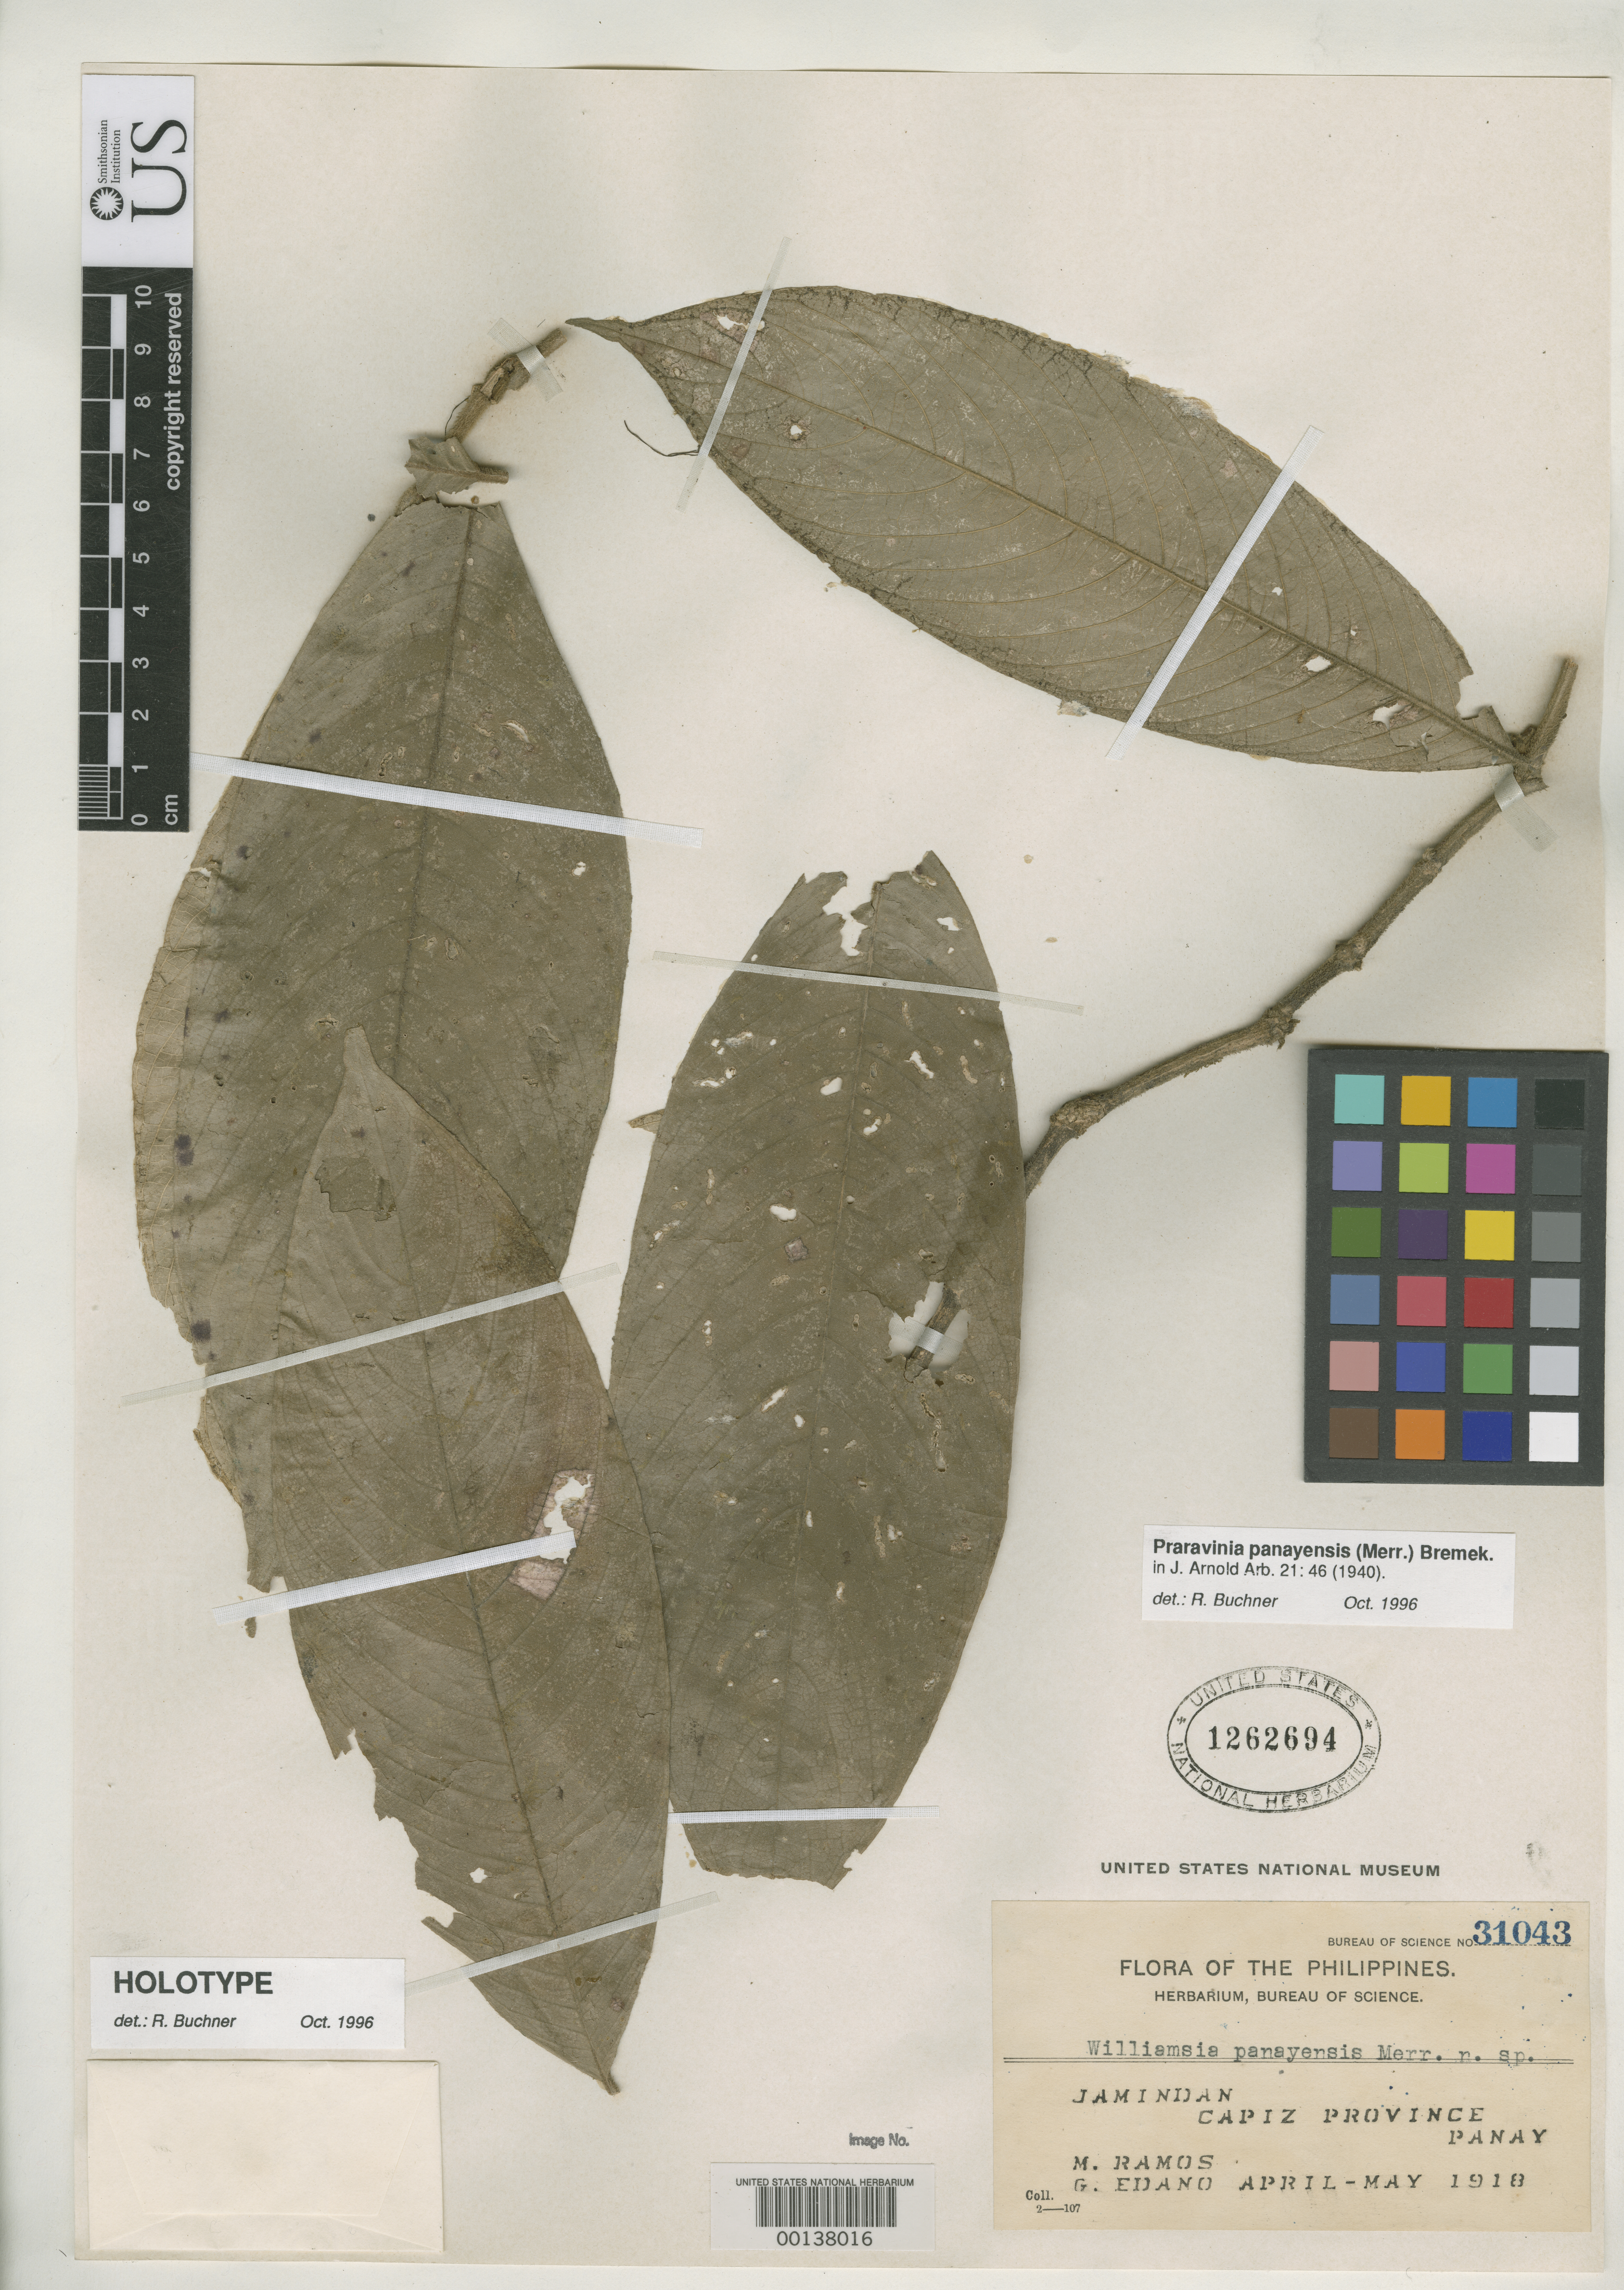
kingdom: Plantae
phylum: Tracheophyta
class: Magnoliopsida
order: Gentianales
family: Rubiaceae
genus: Williamsia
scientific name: Williamsia panayensis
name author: Merr.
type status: Isotype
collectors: M. Ramos & G. E. Edaño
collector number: Bur. Sci. 31043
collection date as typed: Apr 1918 and -- May 1918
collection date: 1918-04,1918-05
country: Philippines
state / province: Western Visayas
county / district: Capiz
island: Panay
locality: Jamindan.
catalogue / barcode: US 1262694